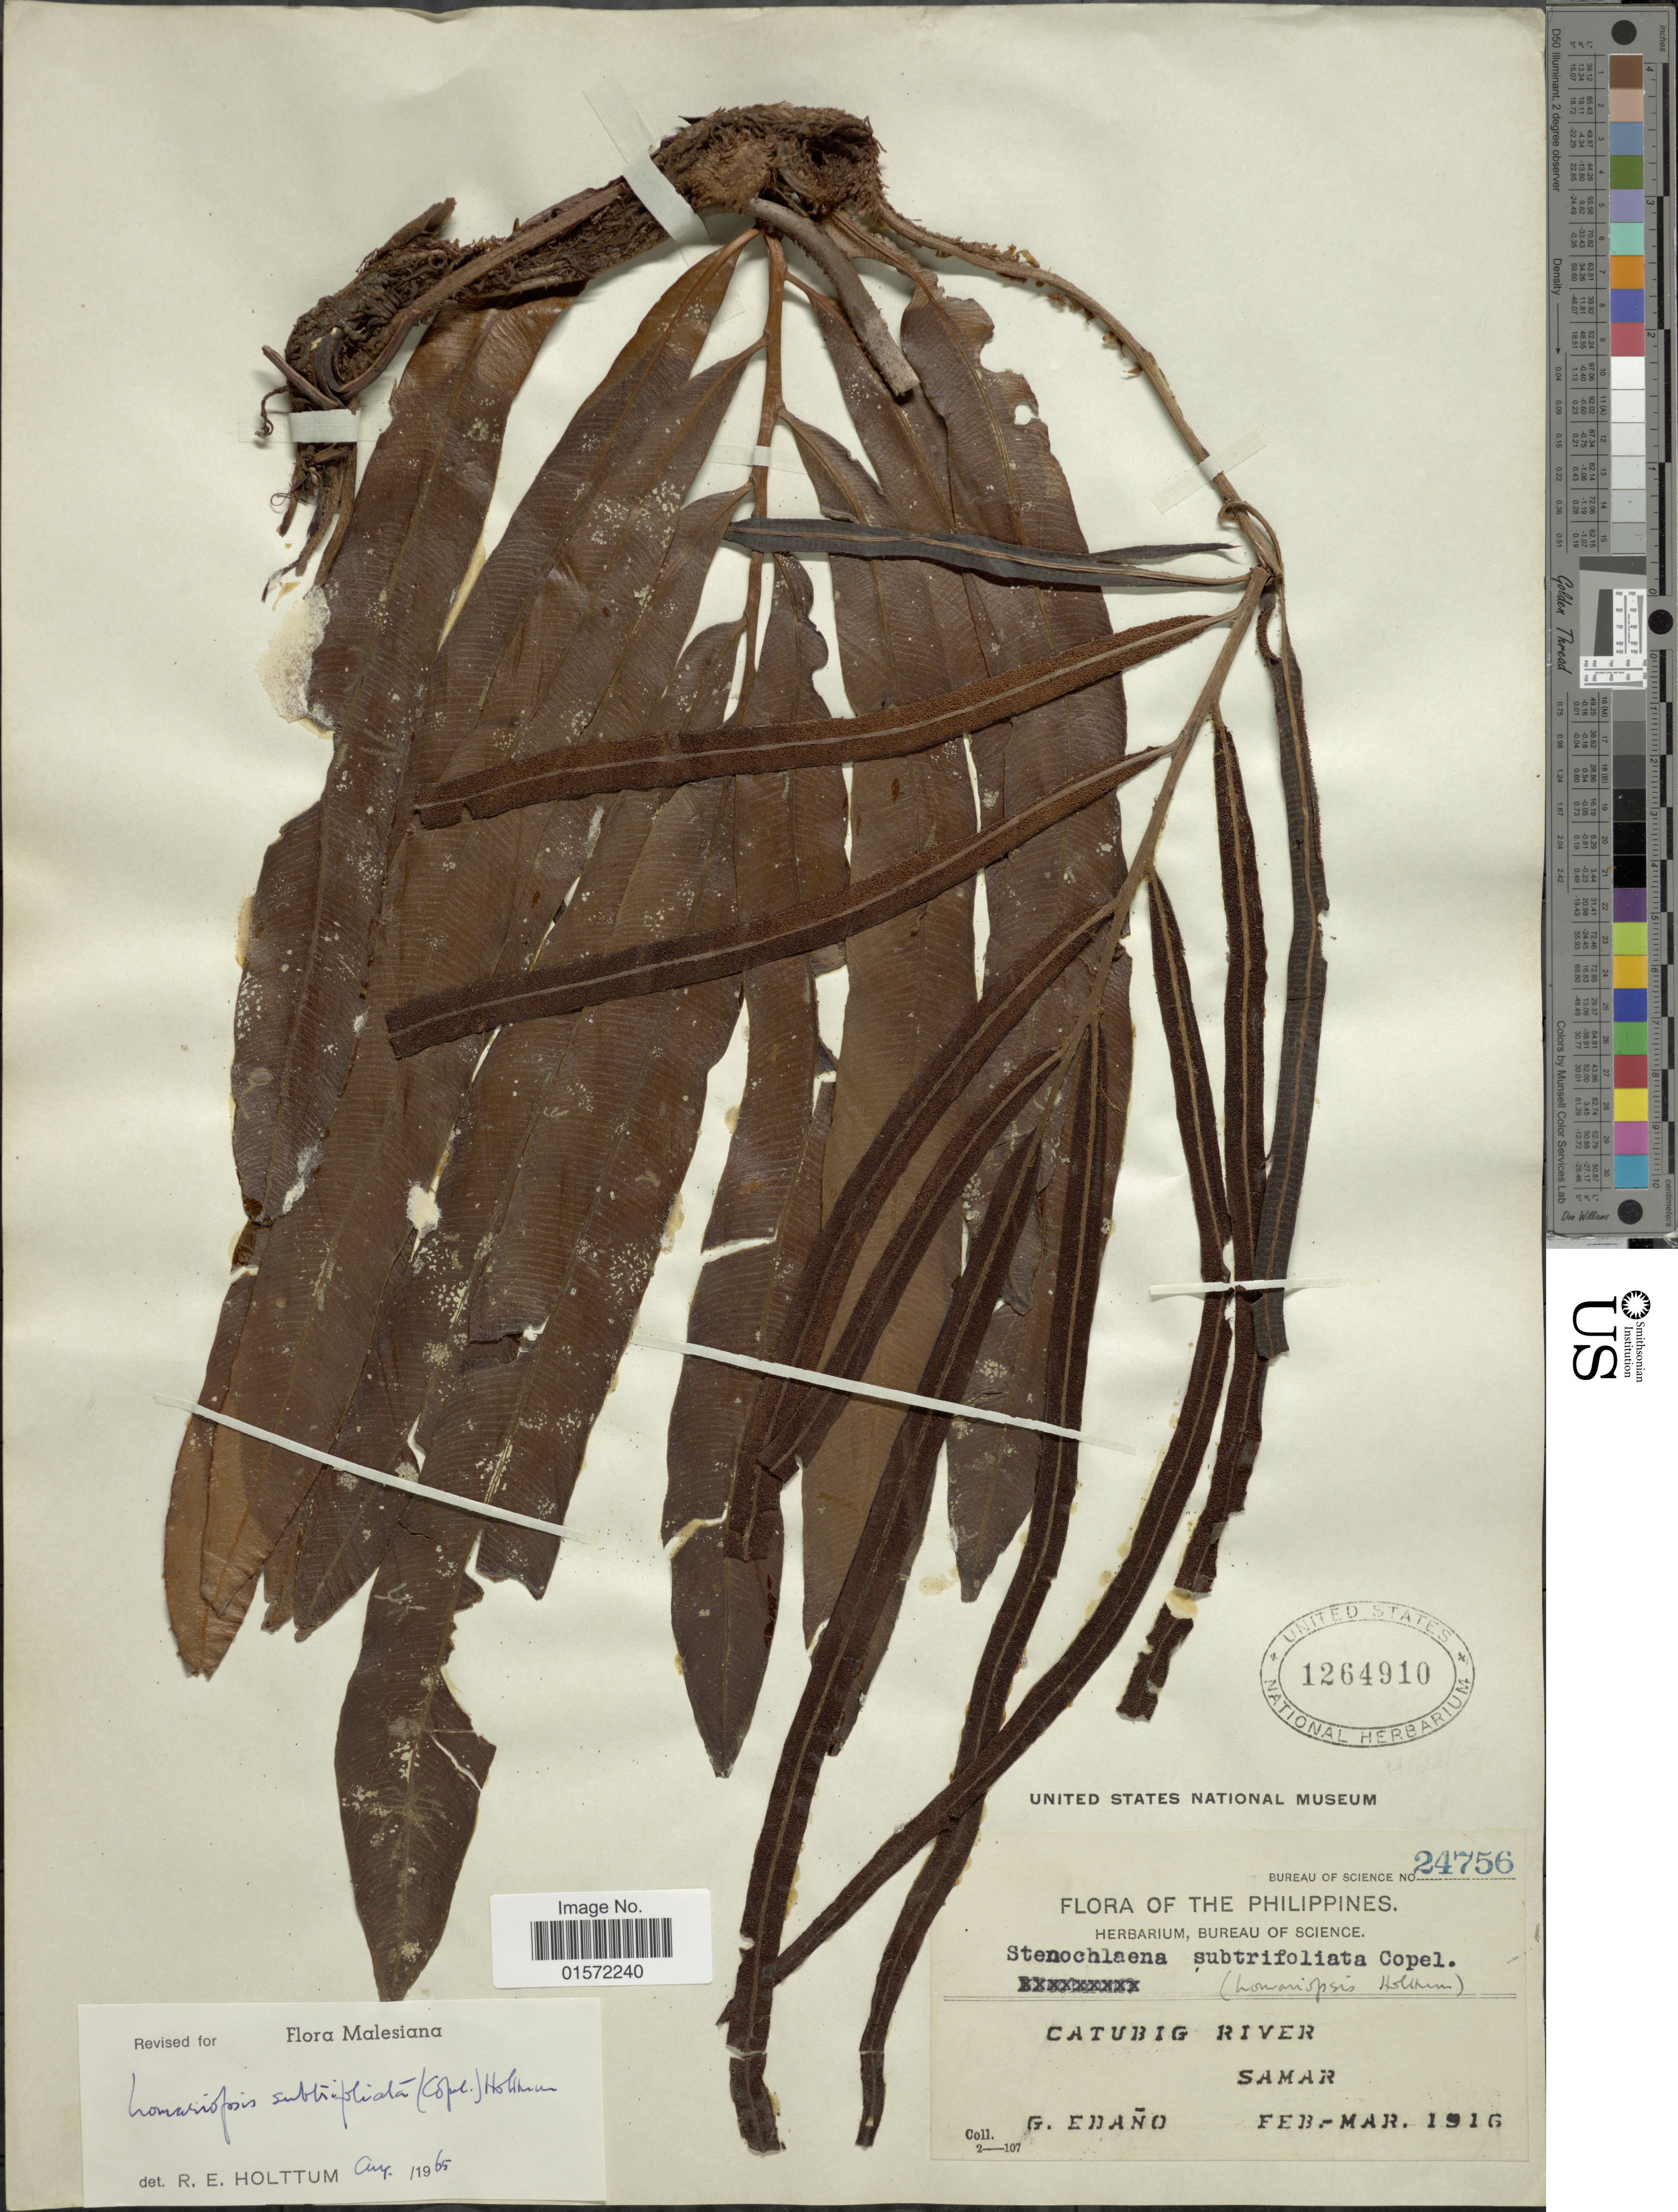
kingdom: Plantae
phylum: Tracheophyta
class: Polypodiopsida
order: Polypodiales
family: Lomariopsidaceae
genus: Lomariopsis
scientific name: Lomariopsis subtrifoliata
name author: (Colla)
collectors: G. Edaño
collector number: Bureau of Science 24756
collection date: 1916-02/1916-03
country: Philippines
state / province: Eastern Visayas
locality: Catubig River, Samar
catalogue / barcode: US 1264910